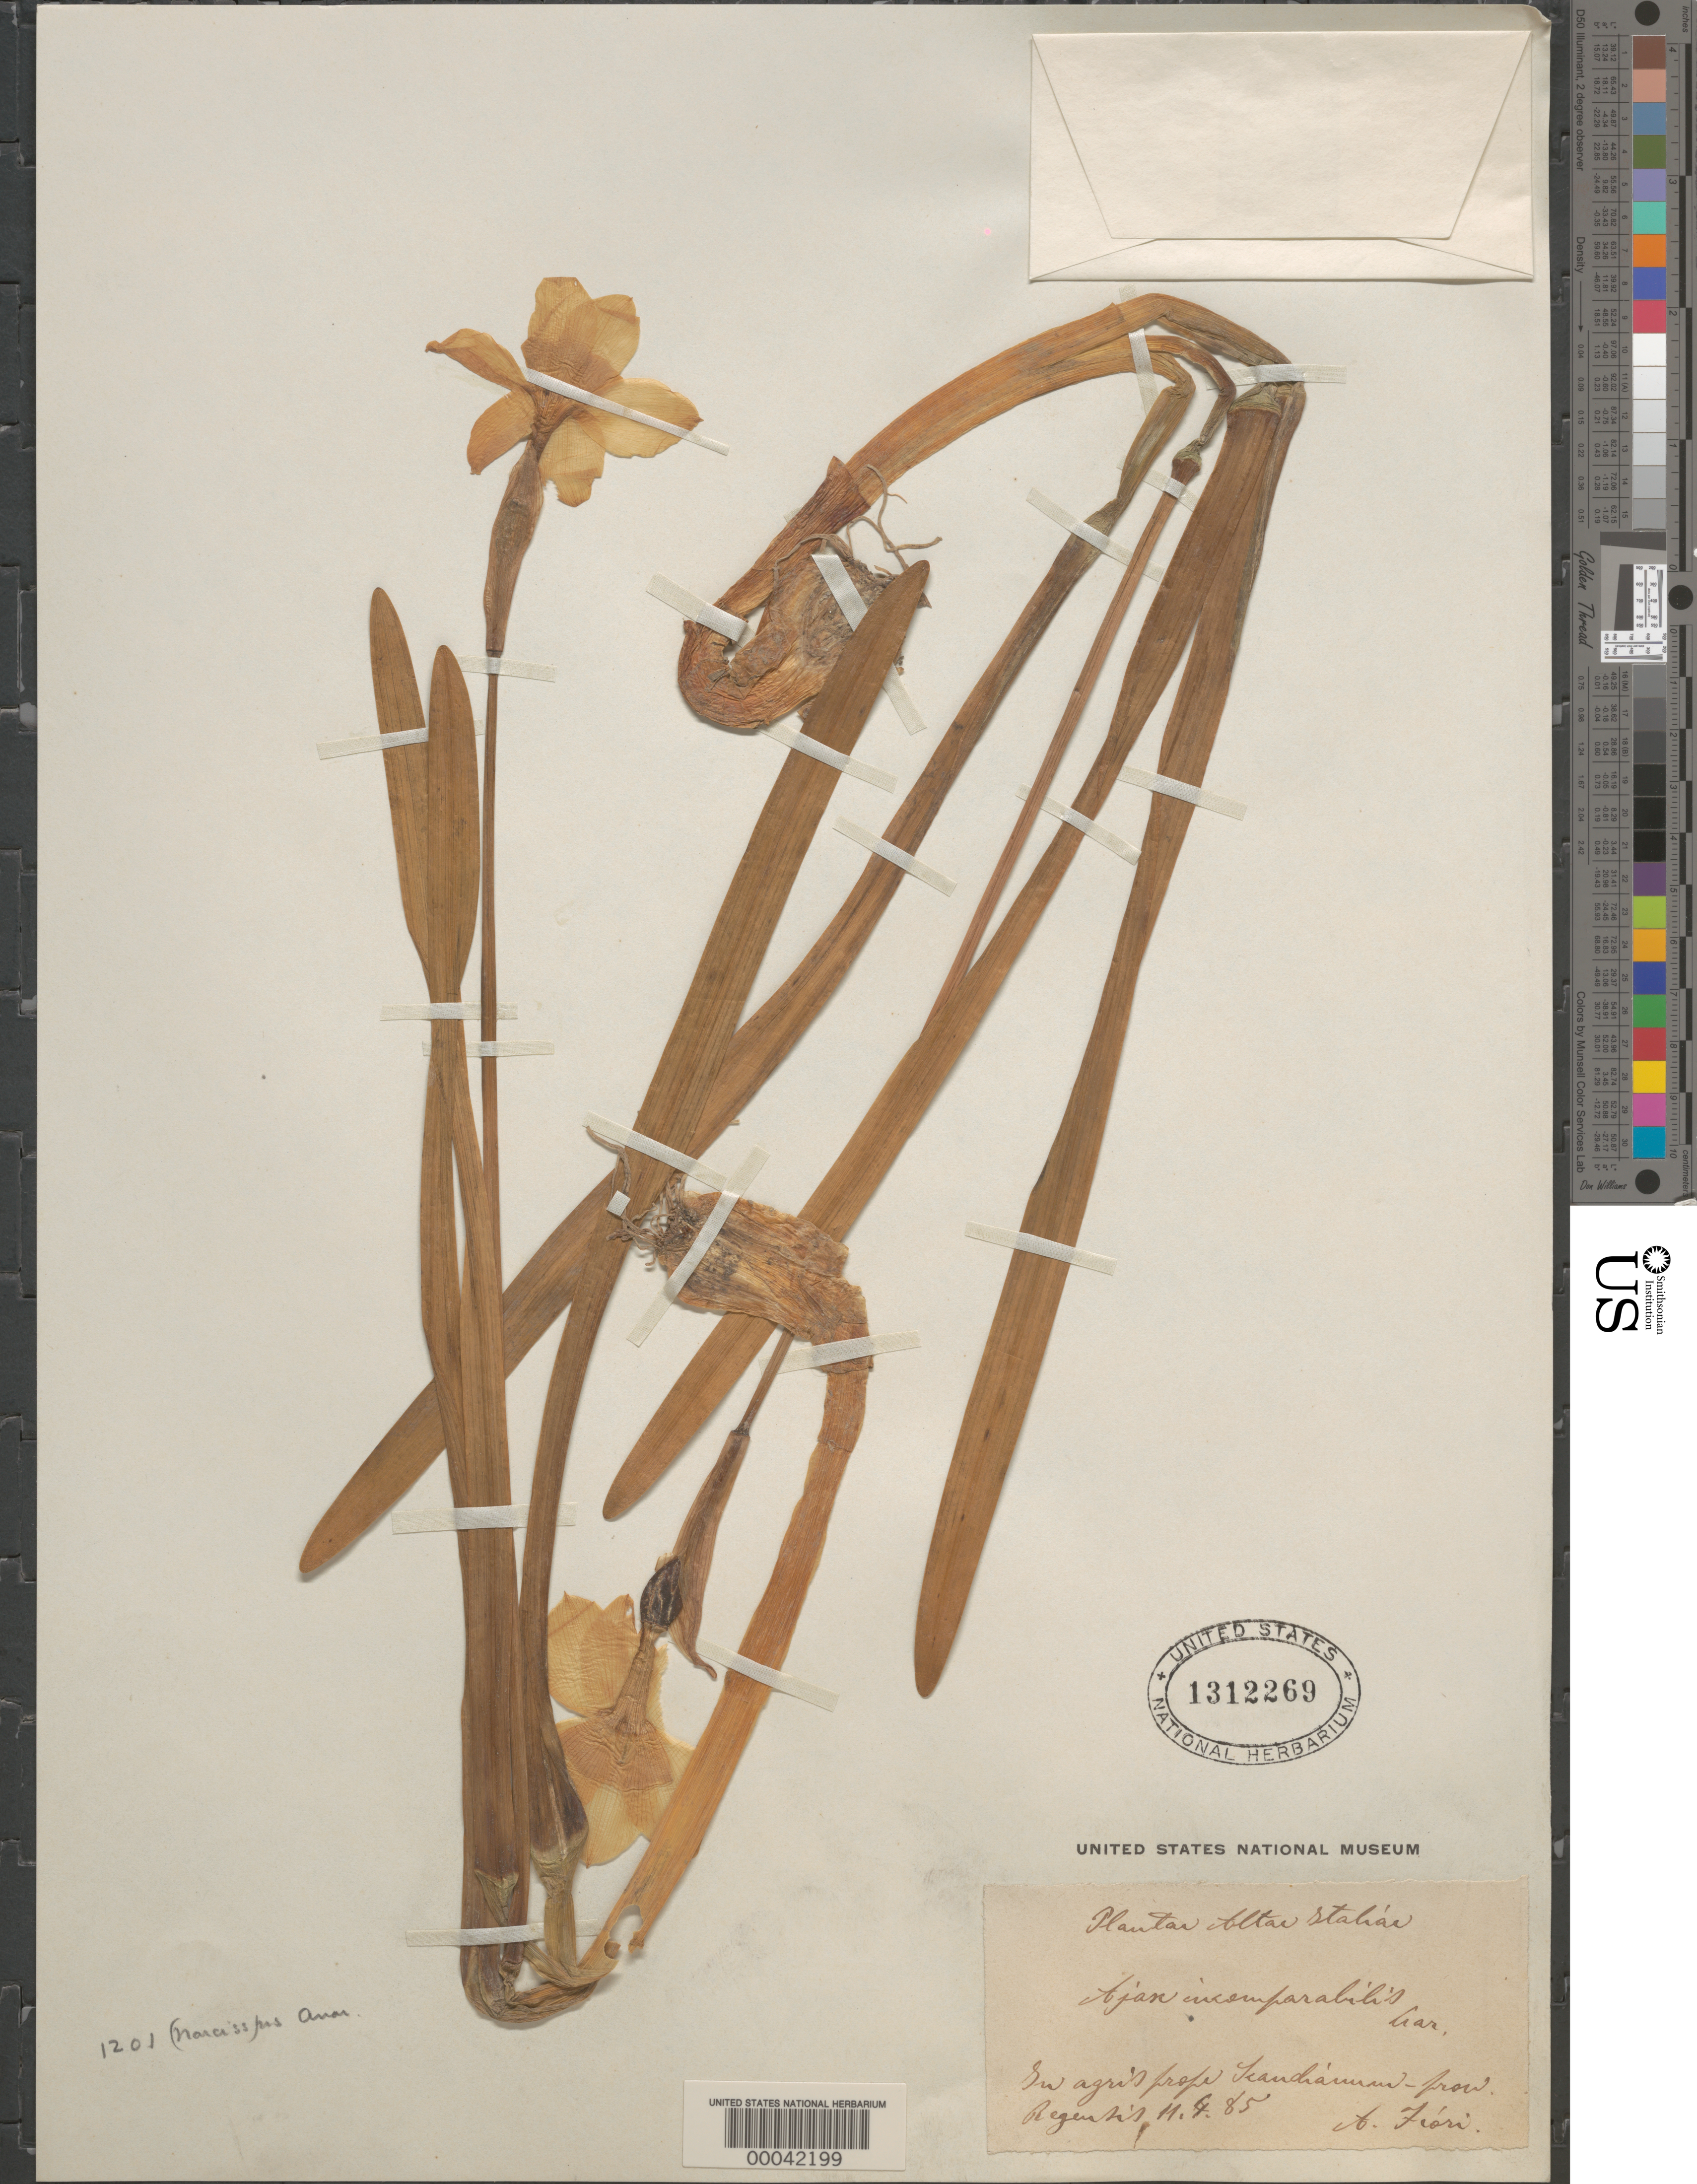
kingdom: Plantae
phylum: Tracheophyta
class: Liliopsida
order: Asparagales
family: Amaryllidaceae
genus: Narcissus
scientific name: Narcissus incomparabilis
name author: Mill.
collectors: A. Fiori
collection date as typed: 11 Sep 1885 or 09 Nov 1885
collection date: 1885-09-11 or 1885-11-09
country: Italy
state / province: Emilia-Romagna (?)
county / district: Reggio Nell'emilia ?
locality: Near scandiamum - prov. regentis. [scandiano, reggio nell'emilia?]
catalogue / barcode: US 1312269